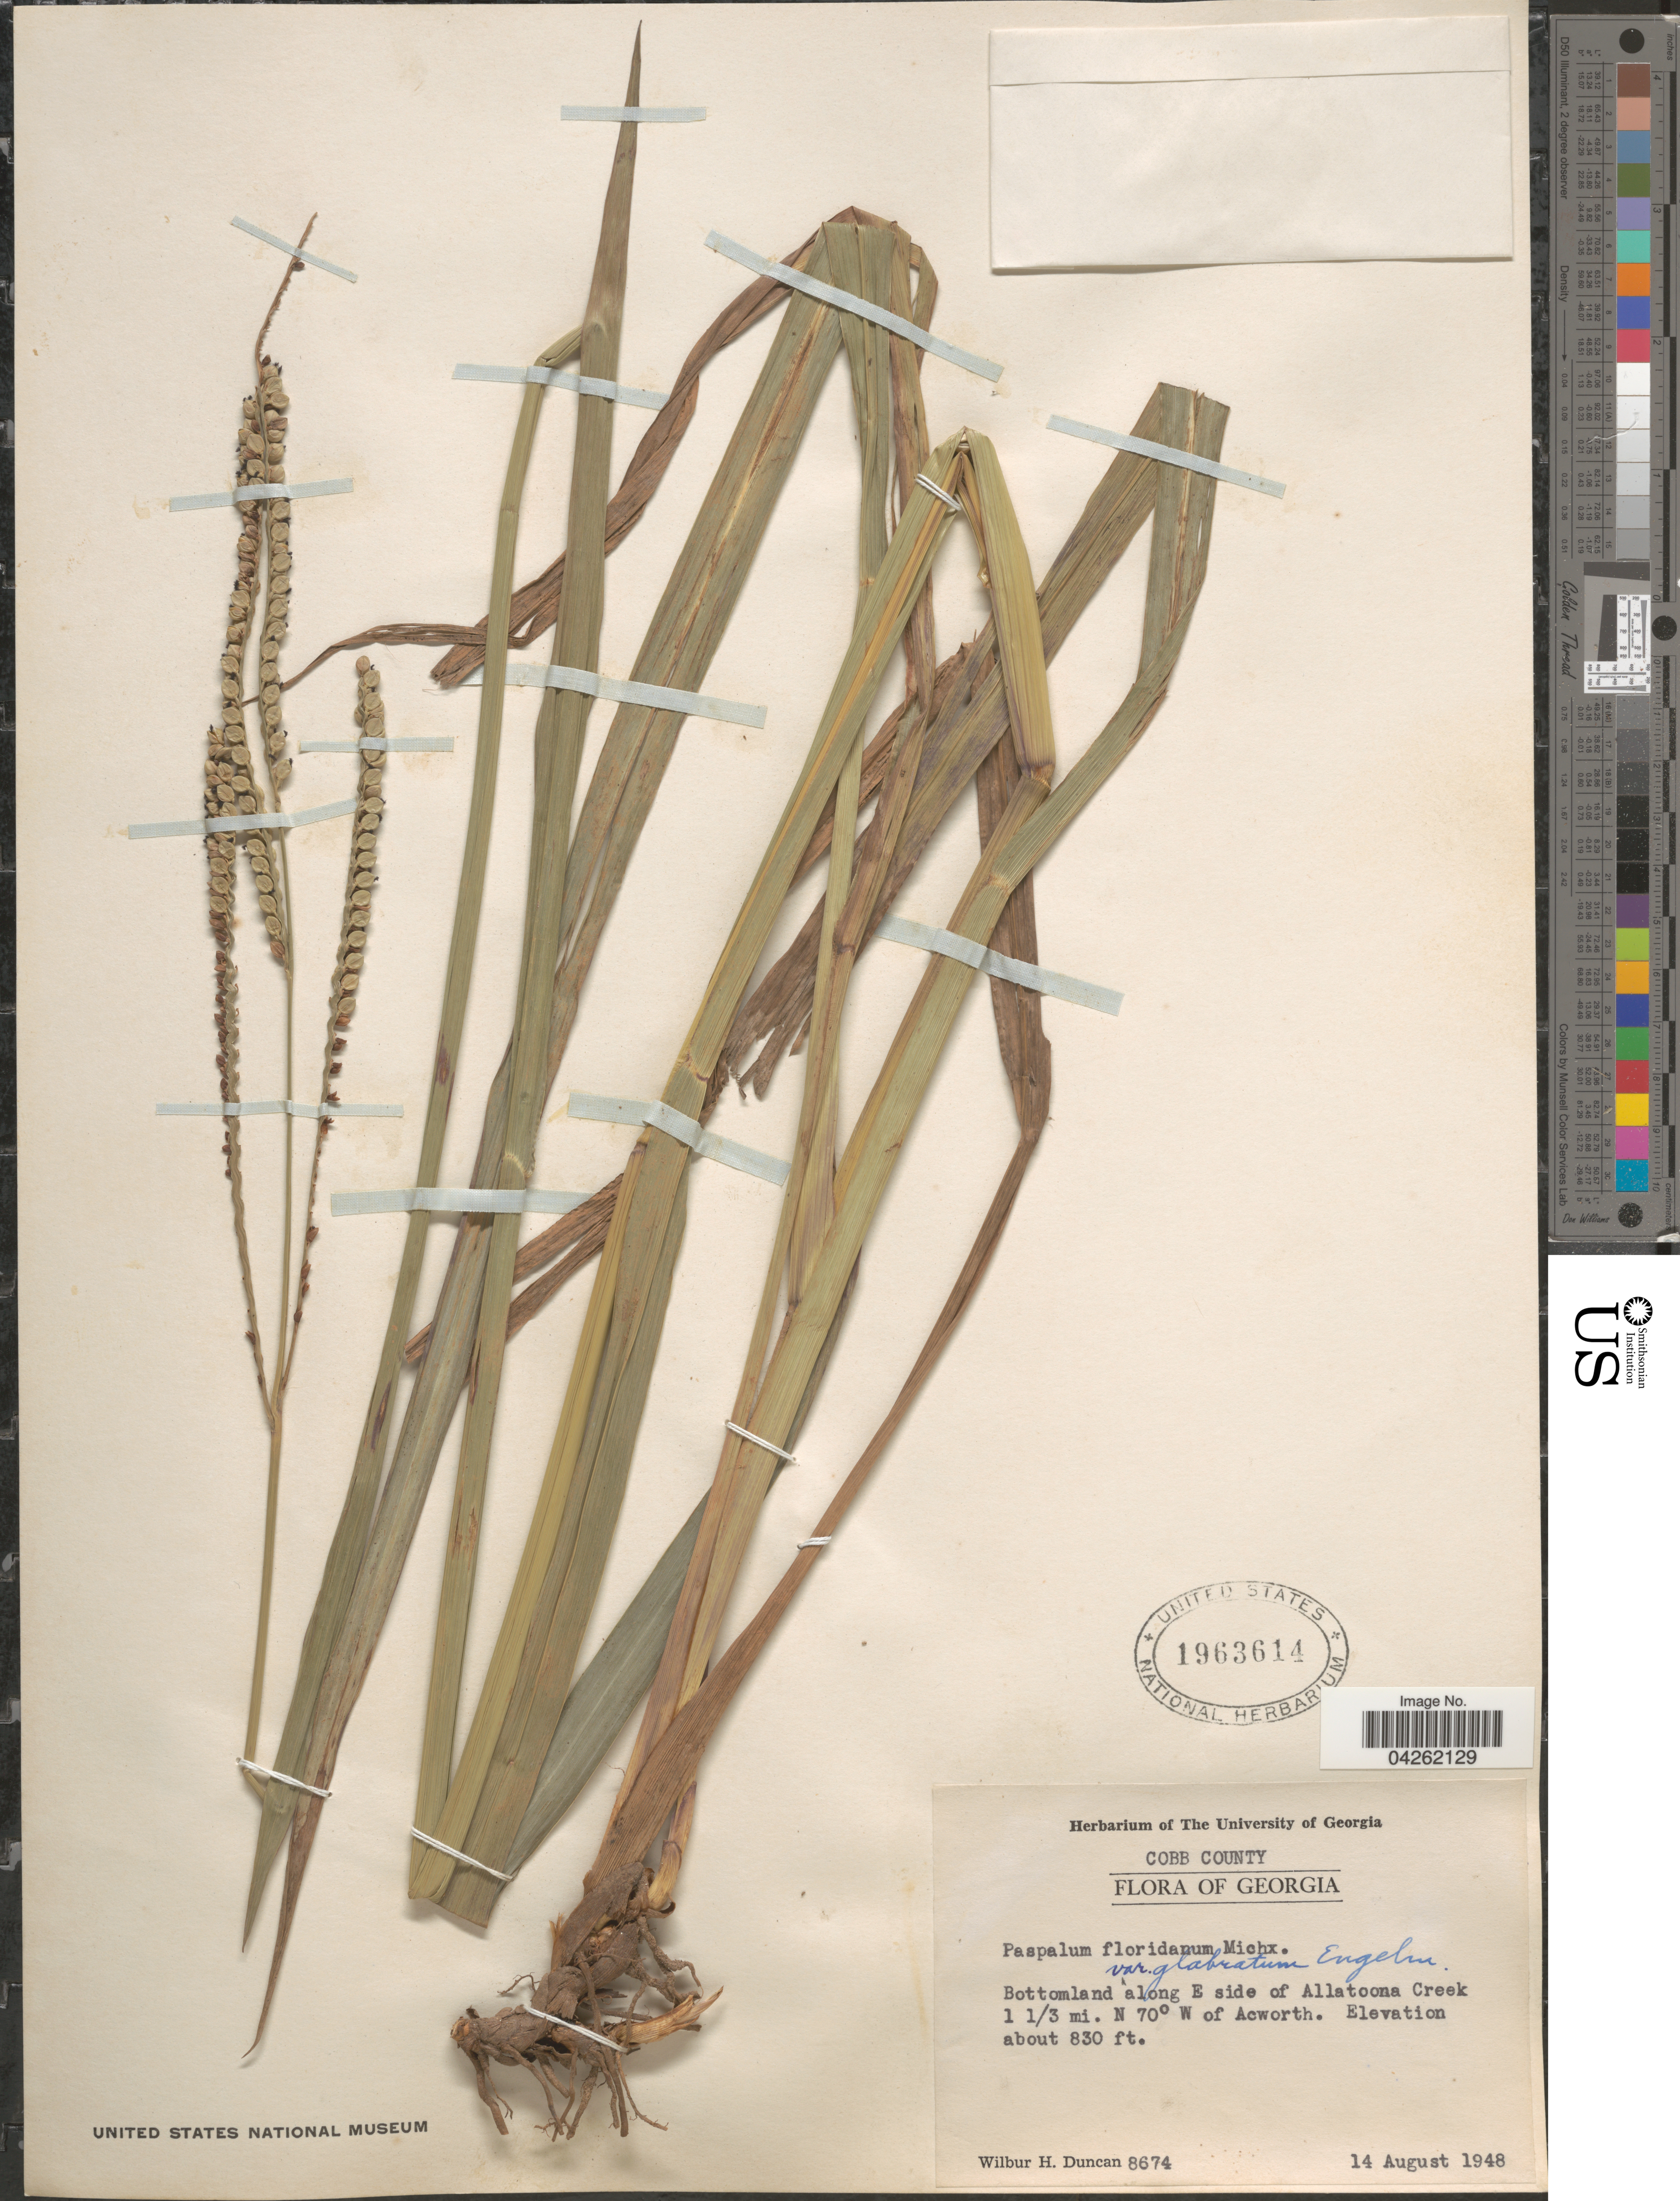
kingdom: Plantae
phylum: Tracheophyta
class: Liliopsida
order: Poales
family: Poaceae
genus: Paspalum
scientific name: Paspalum floridanum var. glabratum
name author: Engelm. ex Vasey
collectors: W. H. Duncan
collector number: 8674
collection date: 1948-08-14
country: United States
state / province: Georgia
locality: Cobb County. Bottomland along E side of Allatoona Creek 1 ⅓ mi. N 70º W of Acworth.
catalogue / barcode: US 1963614